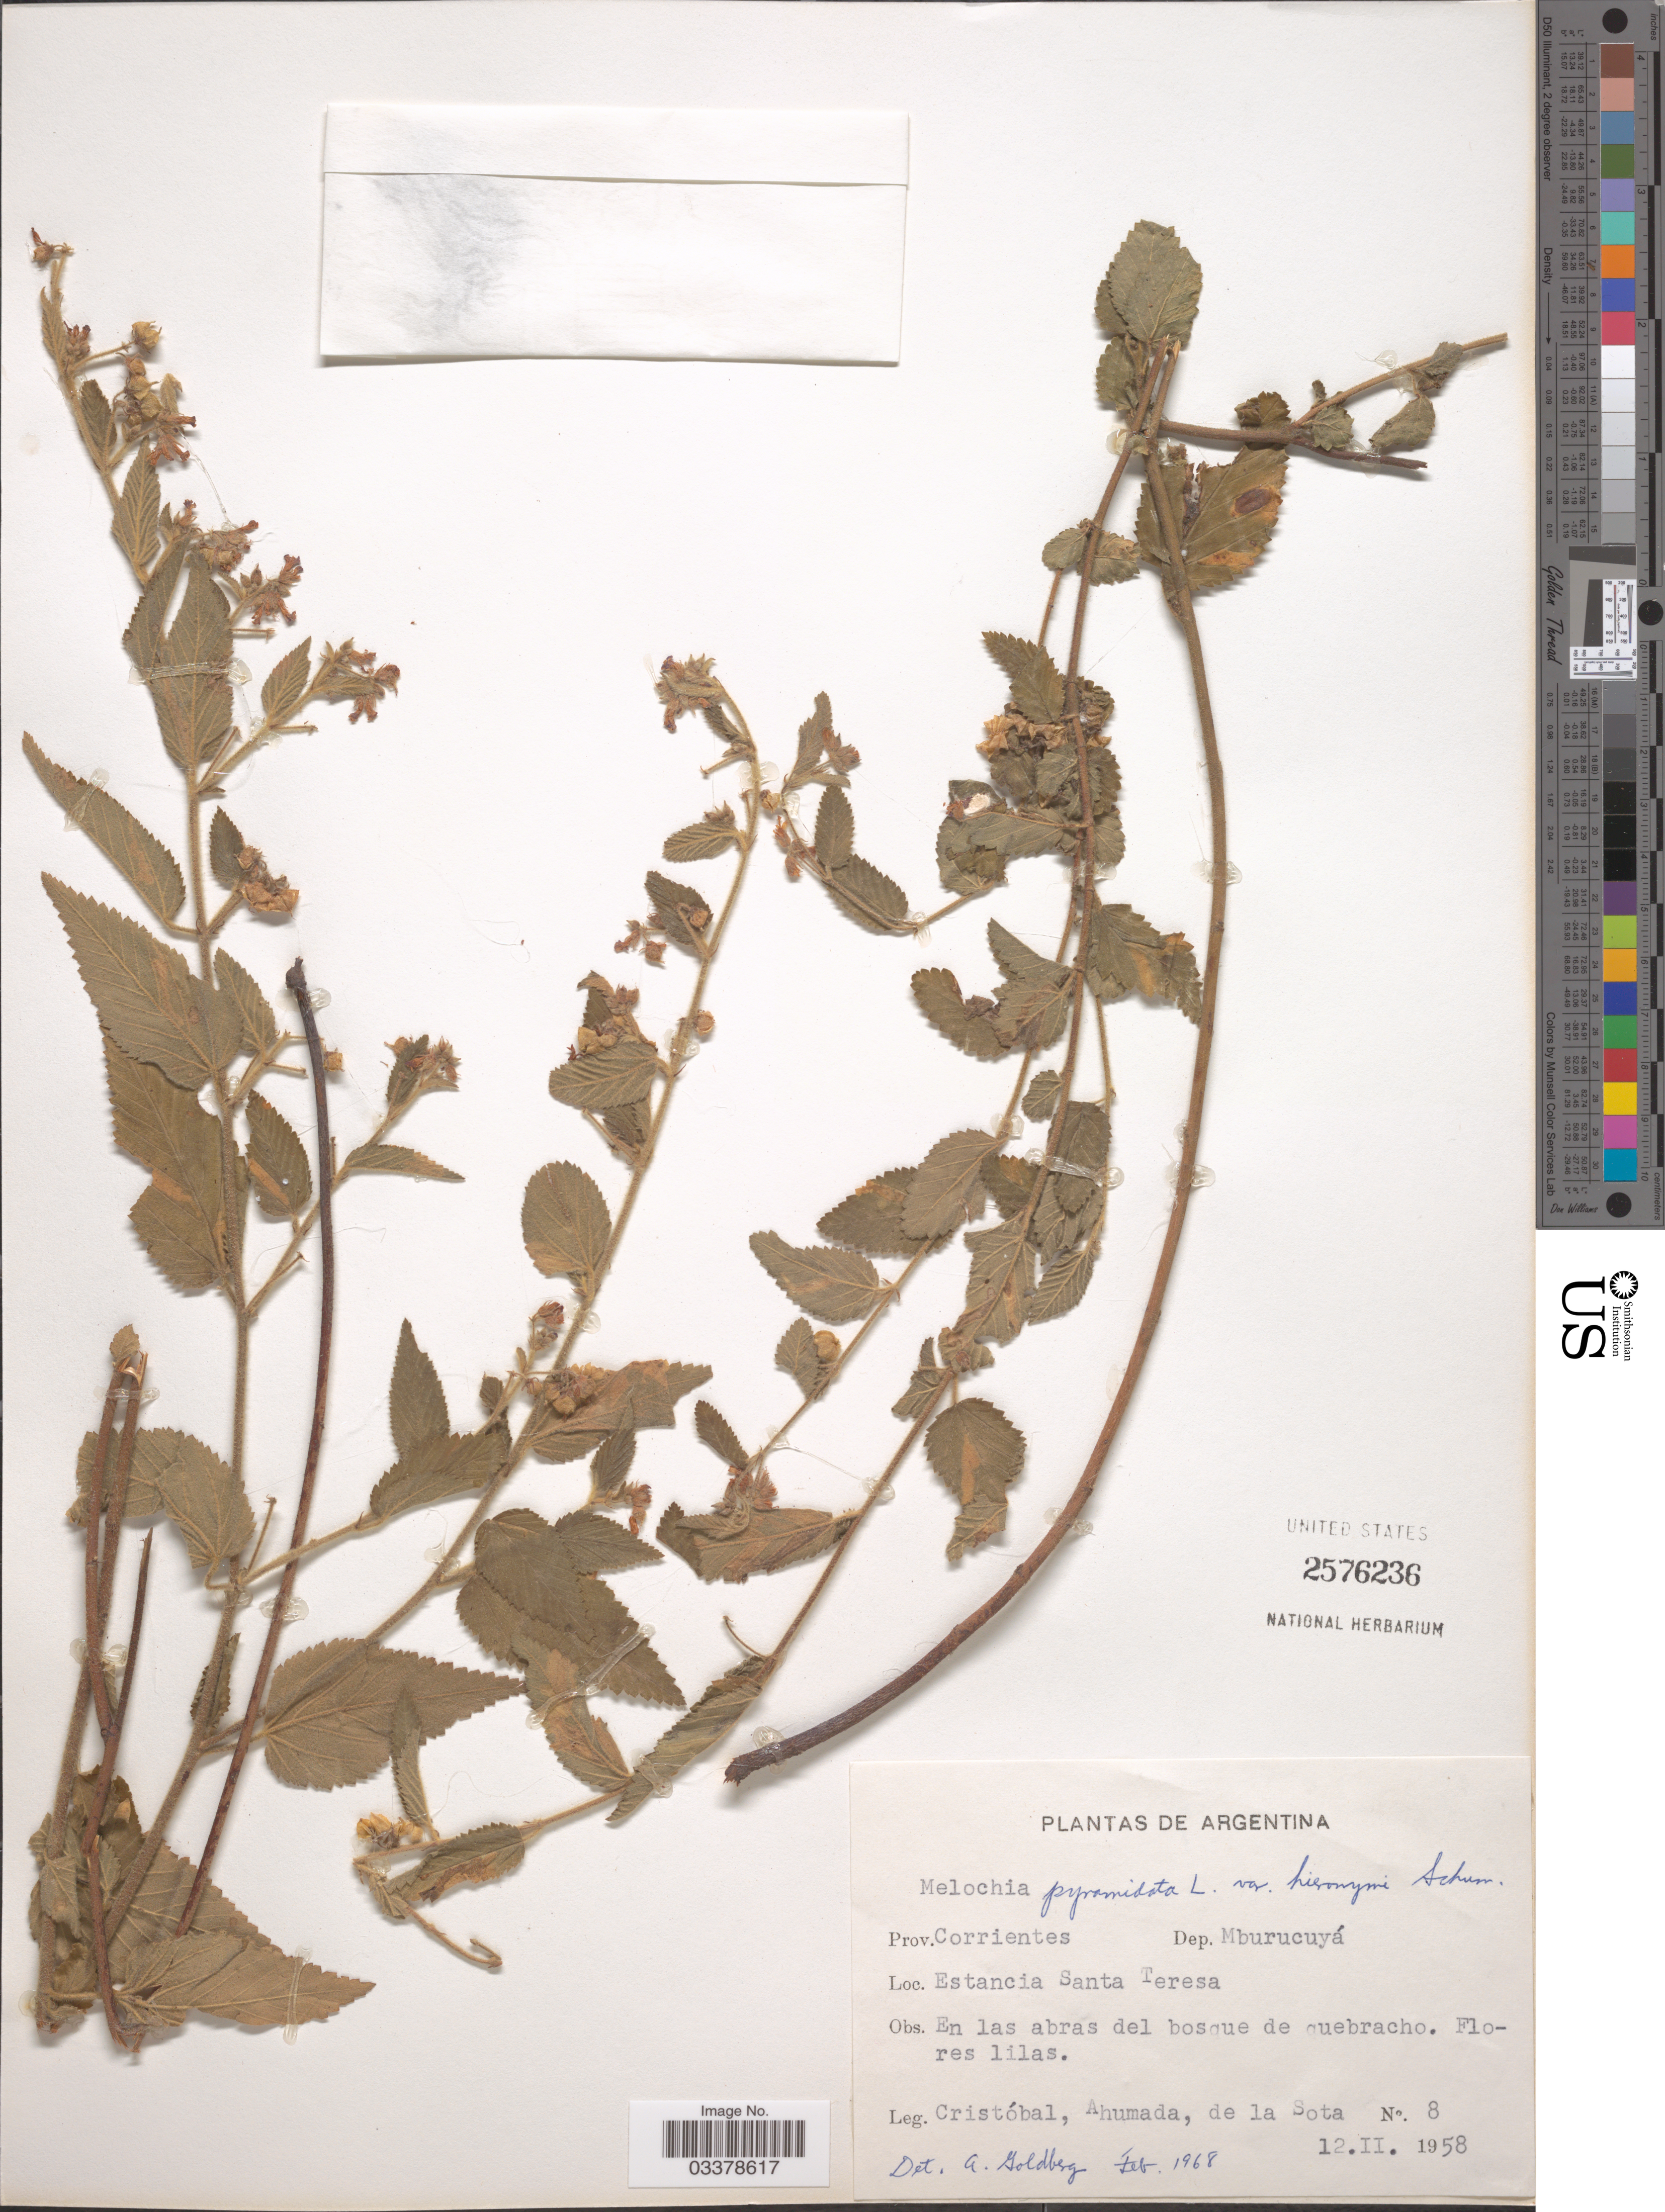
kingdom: Plantae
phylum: Tracheophyta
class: Magnoliopsida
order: Malvales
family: Malvaceae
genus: Melochia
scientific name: Melochia pyramidata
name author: L.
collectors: -. Cristobal, -- Ahumada & de la Sota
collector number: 8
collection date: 1958-02-12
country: Argentina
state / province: Corrientes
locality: Demp. Mburucuyá. Estancia Santa Teresa. En las abras del bosque de quebracho.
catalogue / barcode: US 2576236